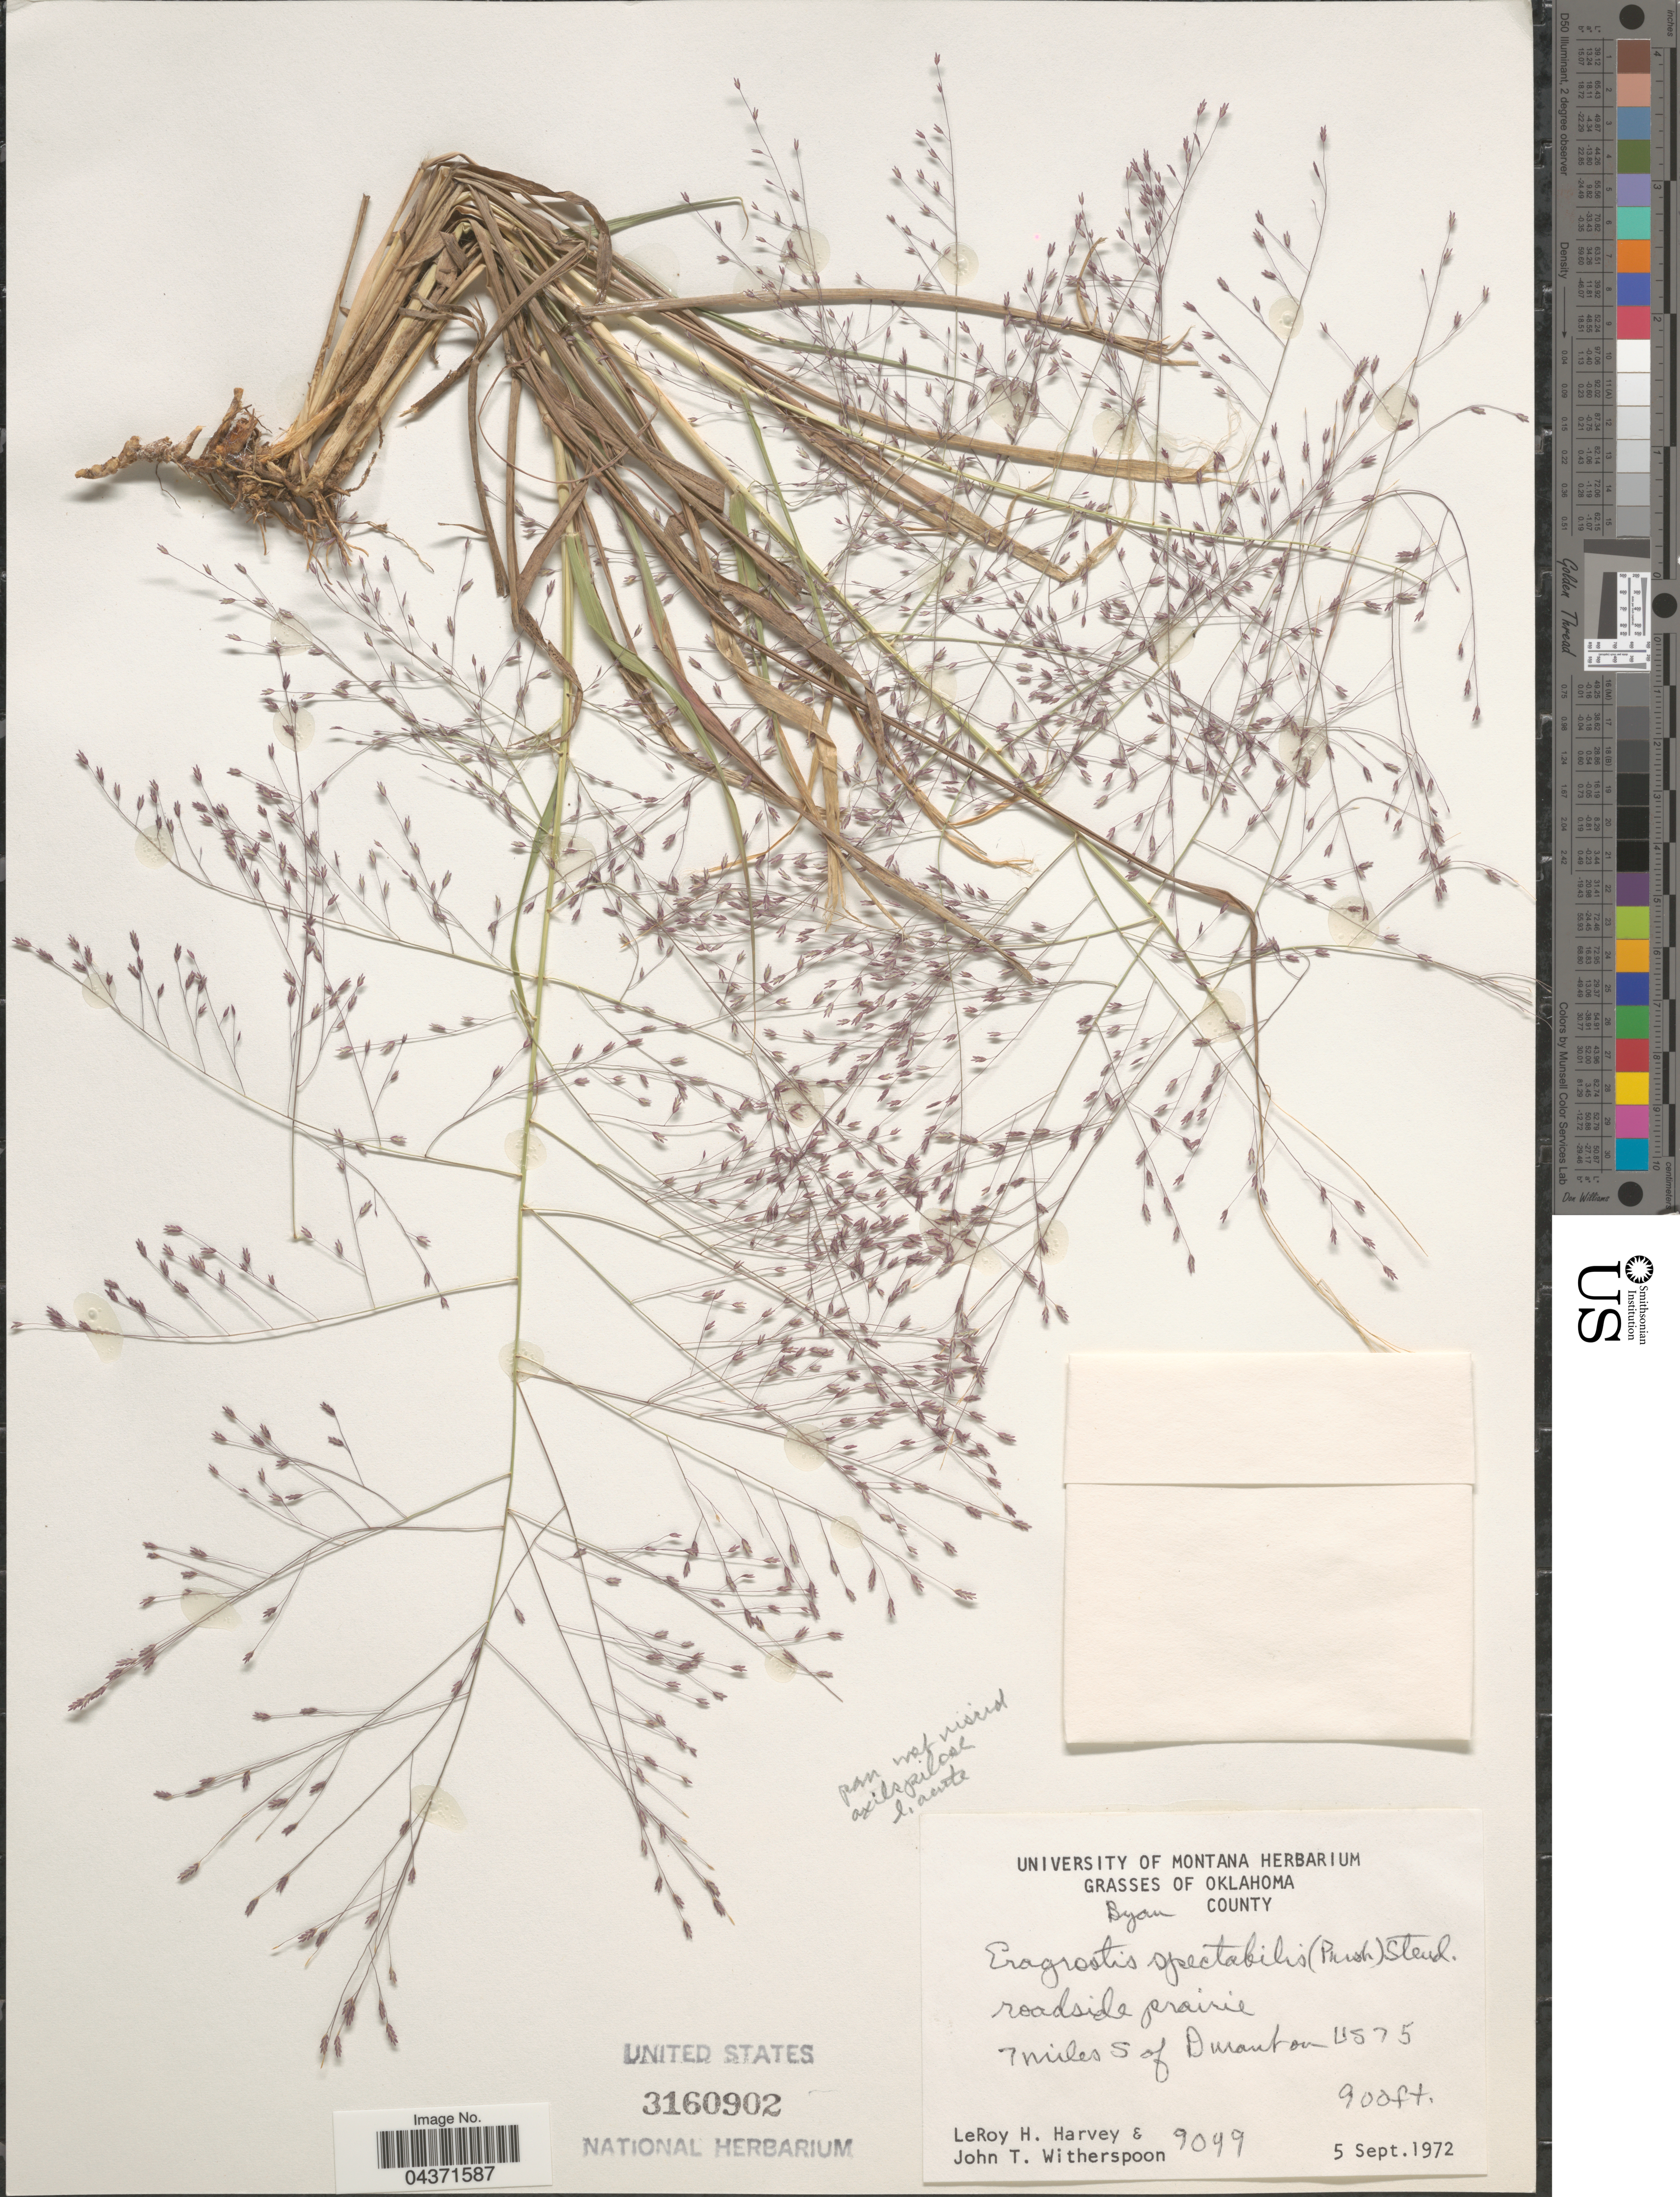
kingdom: Plantae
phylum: Tracheophyta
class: Liliopsida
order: Poales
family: Poaceae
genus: Eragrostis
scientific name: Eragrostis spectabilis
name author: (Pursh) Steud.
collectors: L. H. Harvey & J. Witherspoon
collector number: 9099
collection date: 1972-09-05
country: United States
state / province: Oklahoma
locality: Bryan County. 7 miles S of Durant on US75.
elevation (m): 274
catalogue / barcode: US 3160902